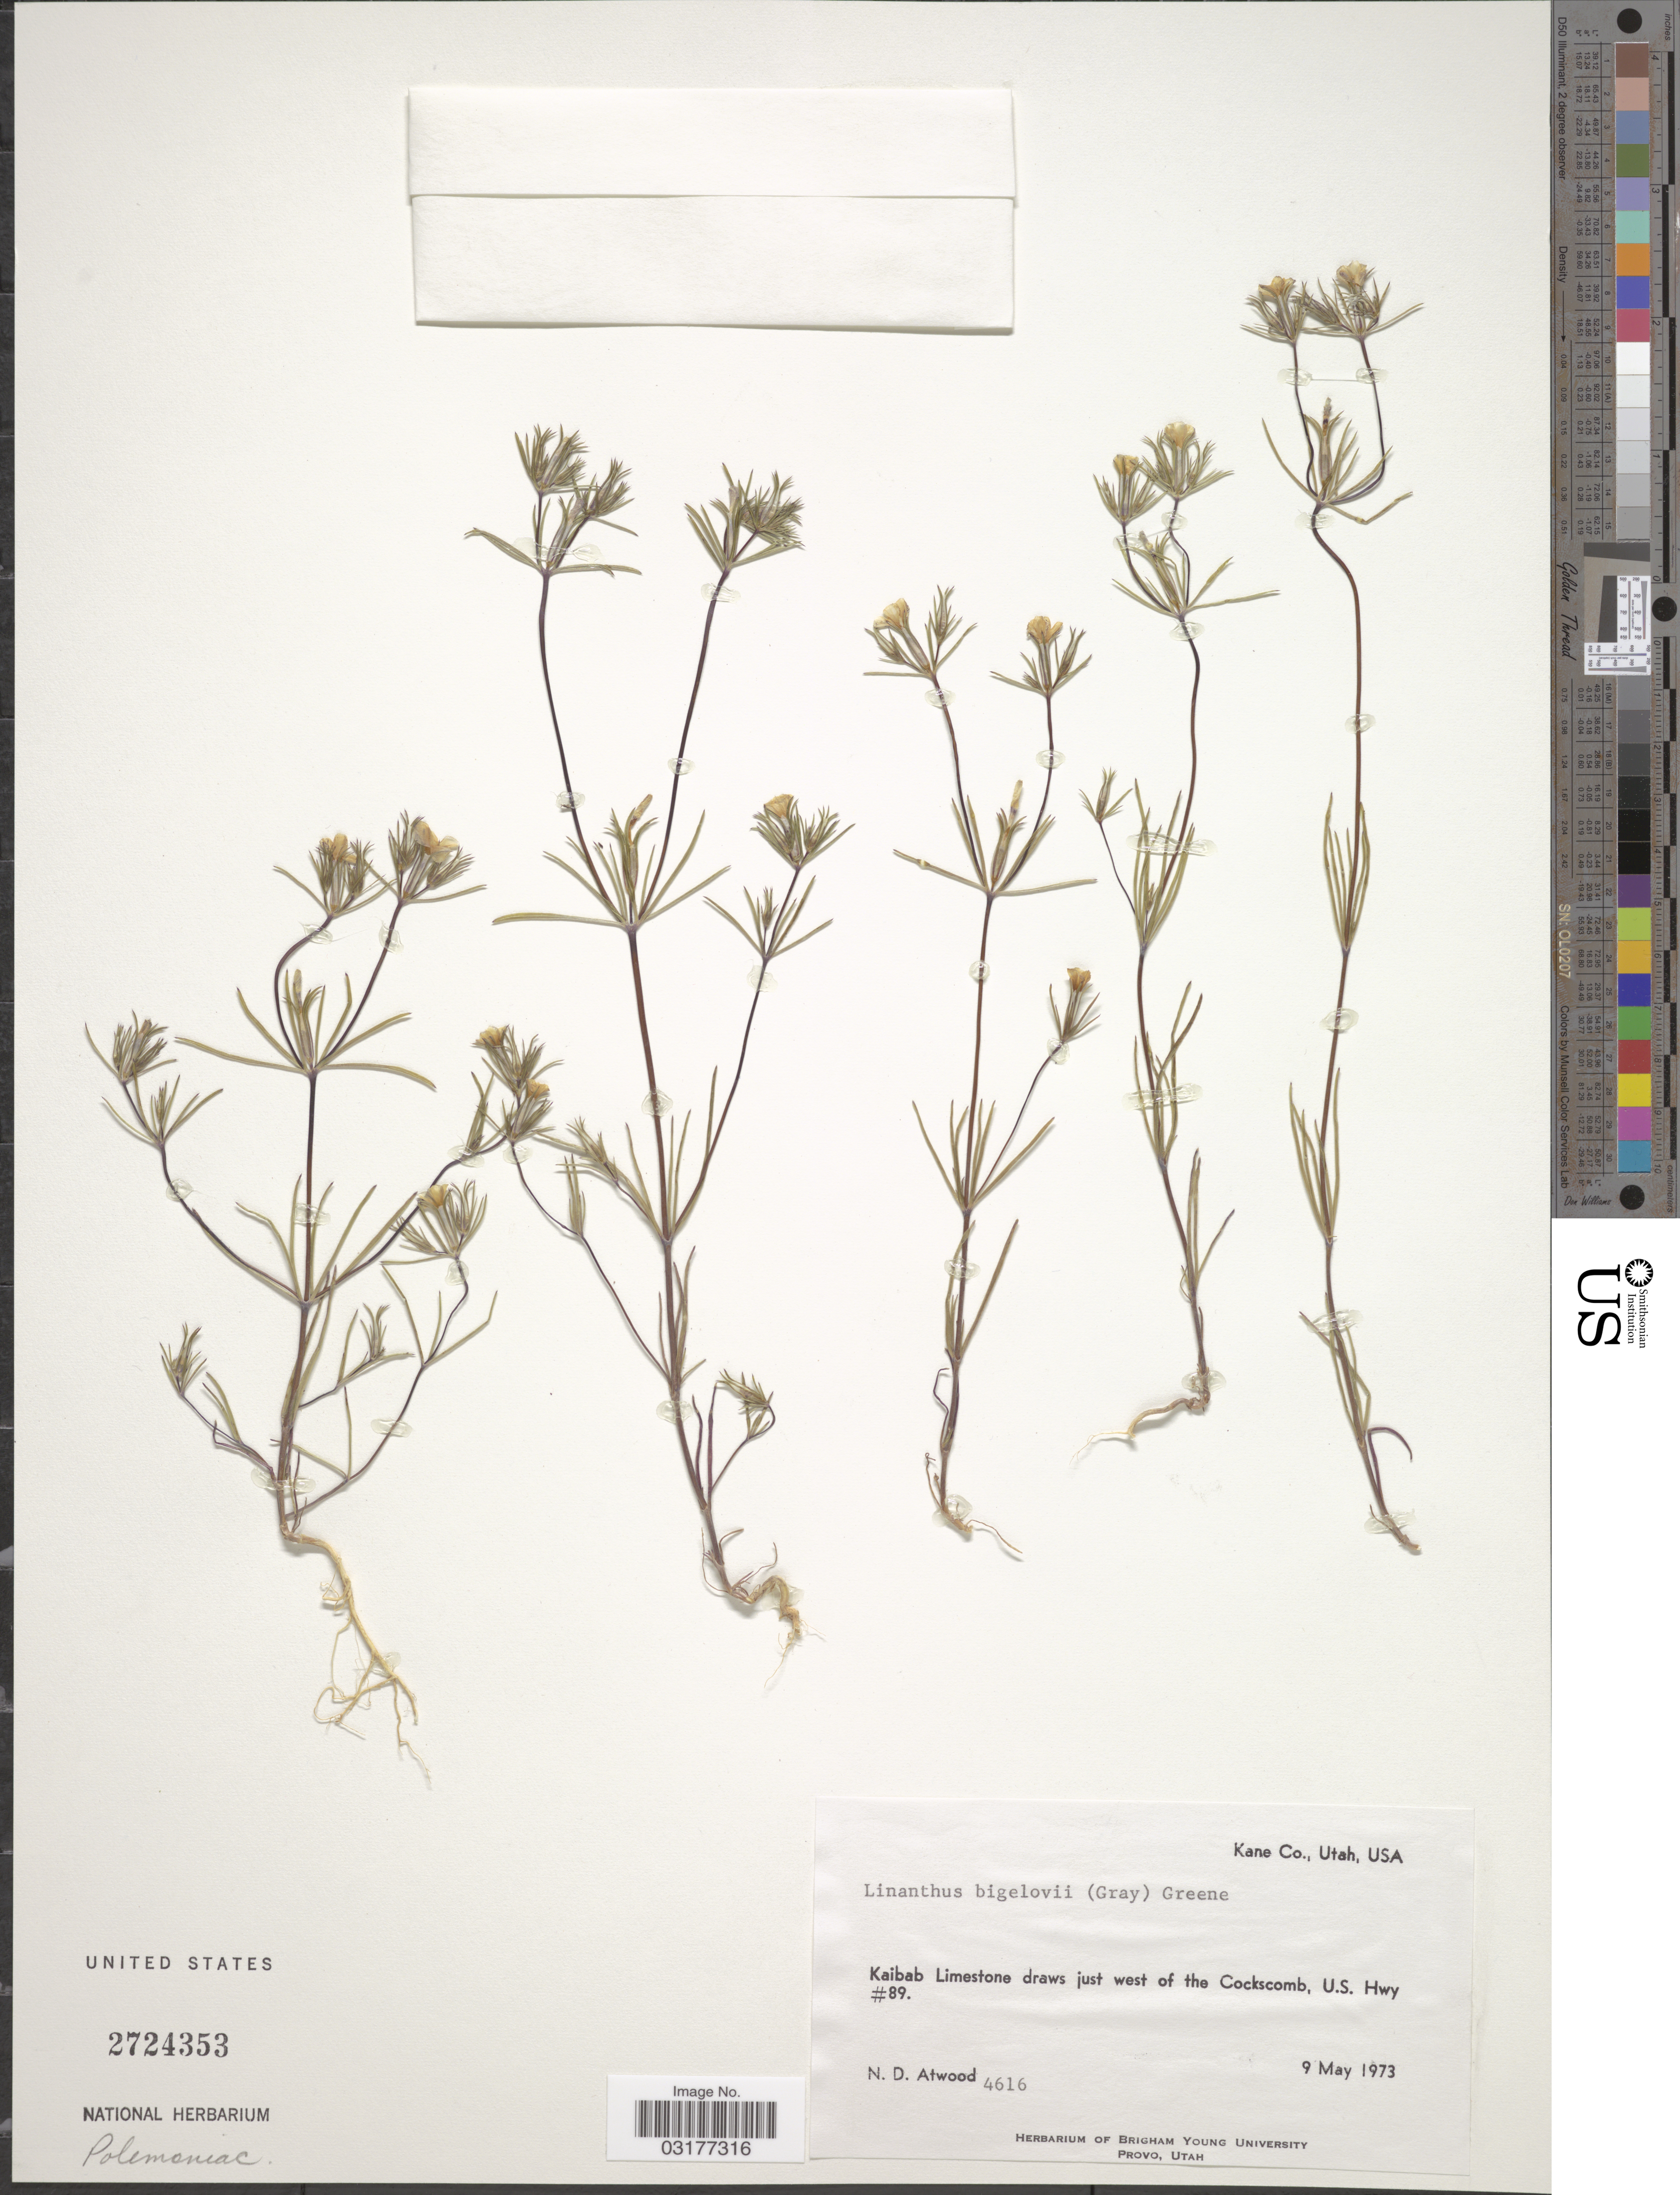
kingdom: Plantae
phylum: Tracheophyta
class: Magnoliopsida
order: Ericales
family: Polemoniaceae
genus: Linanthus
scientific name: Linanthus bigelovii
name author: (A. Gray) Greene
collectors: N. Atwood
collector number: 4616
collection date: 1973-05-09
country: United States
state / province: Utah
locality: Kane Co. Kaibab Limestone draws just west of the Cockscomb, U.S. Hwy #89.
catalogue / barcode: US 2724353